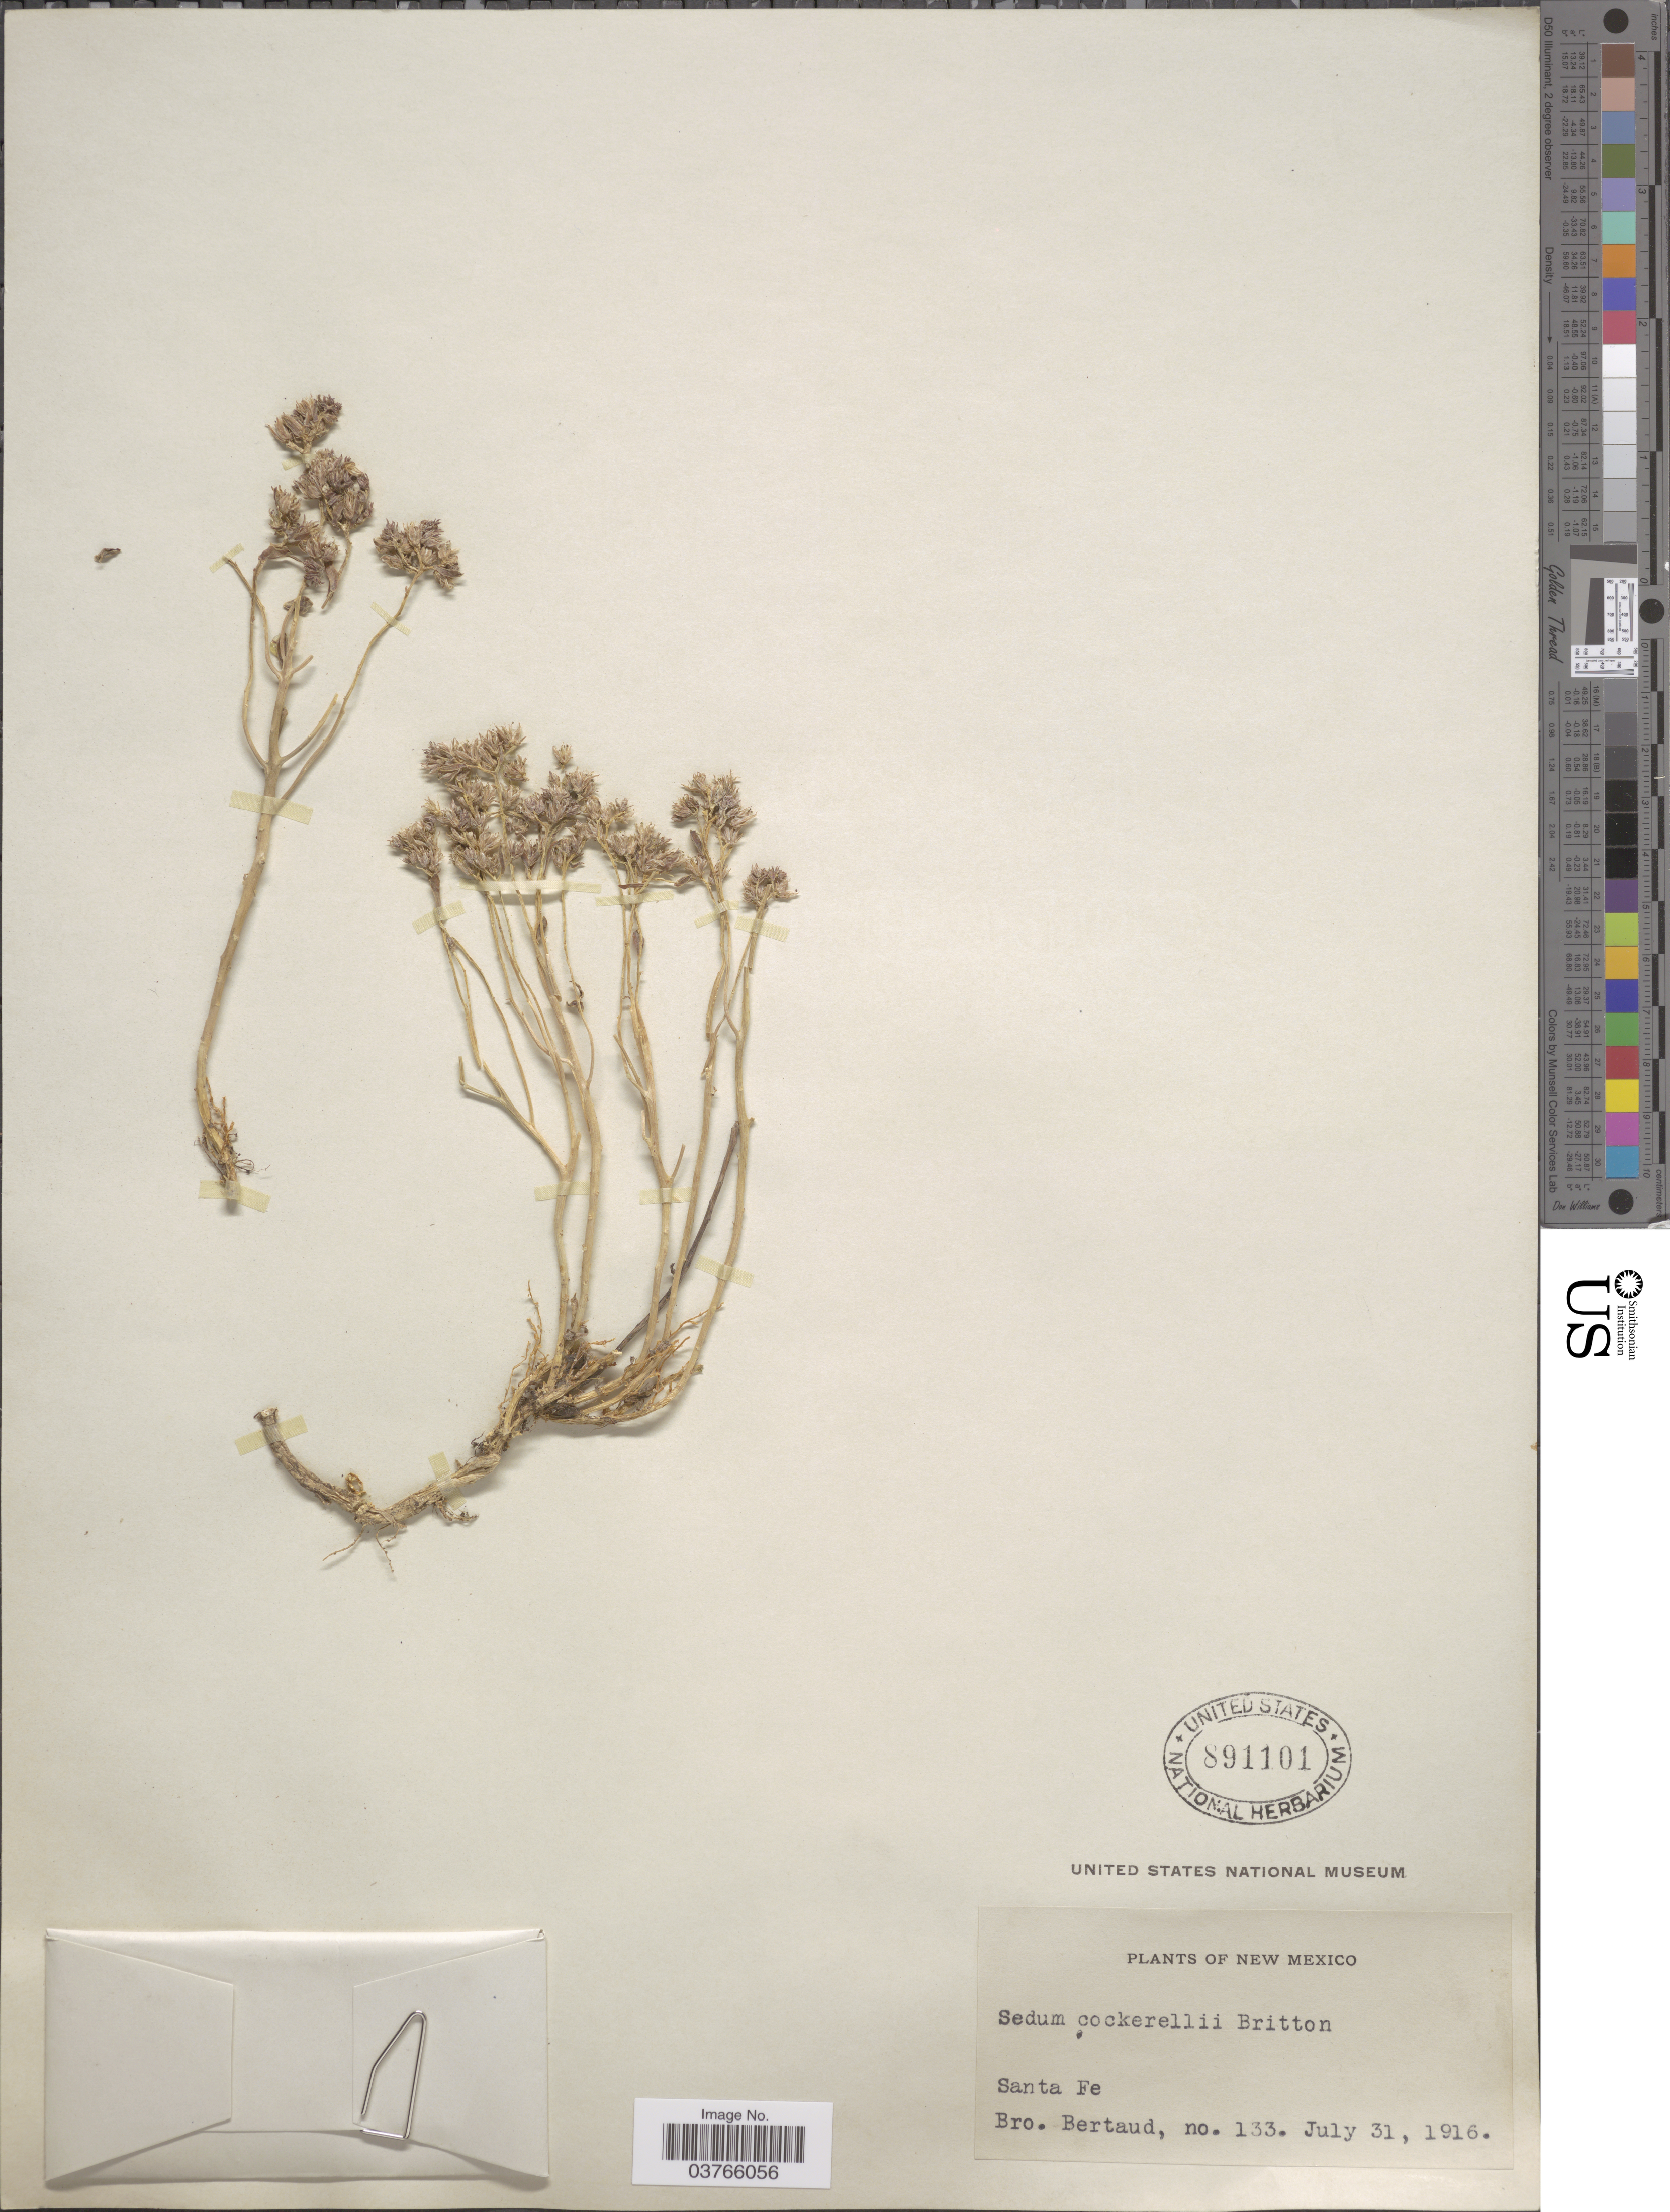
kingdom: Plantae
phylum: Tracheophyta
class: Magnoliopsida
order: Saxifragales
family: Crassulaceae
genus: Sedum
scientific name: Sedum cockerellii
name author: Britton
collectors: Bro. Bertaud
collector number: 133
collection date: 1916-07-31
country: United States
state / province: New Mexico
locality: Santa Fe.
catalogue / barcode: US 891101